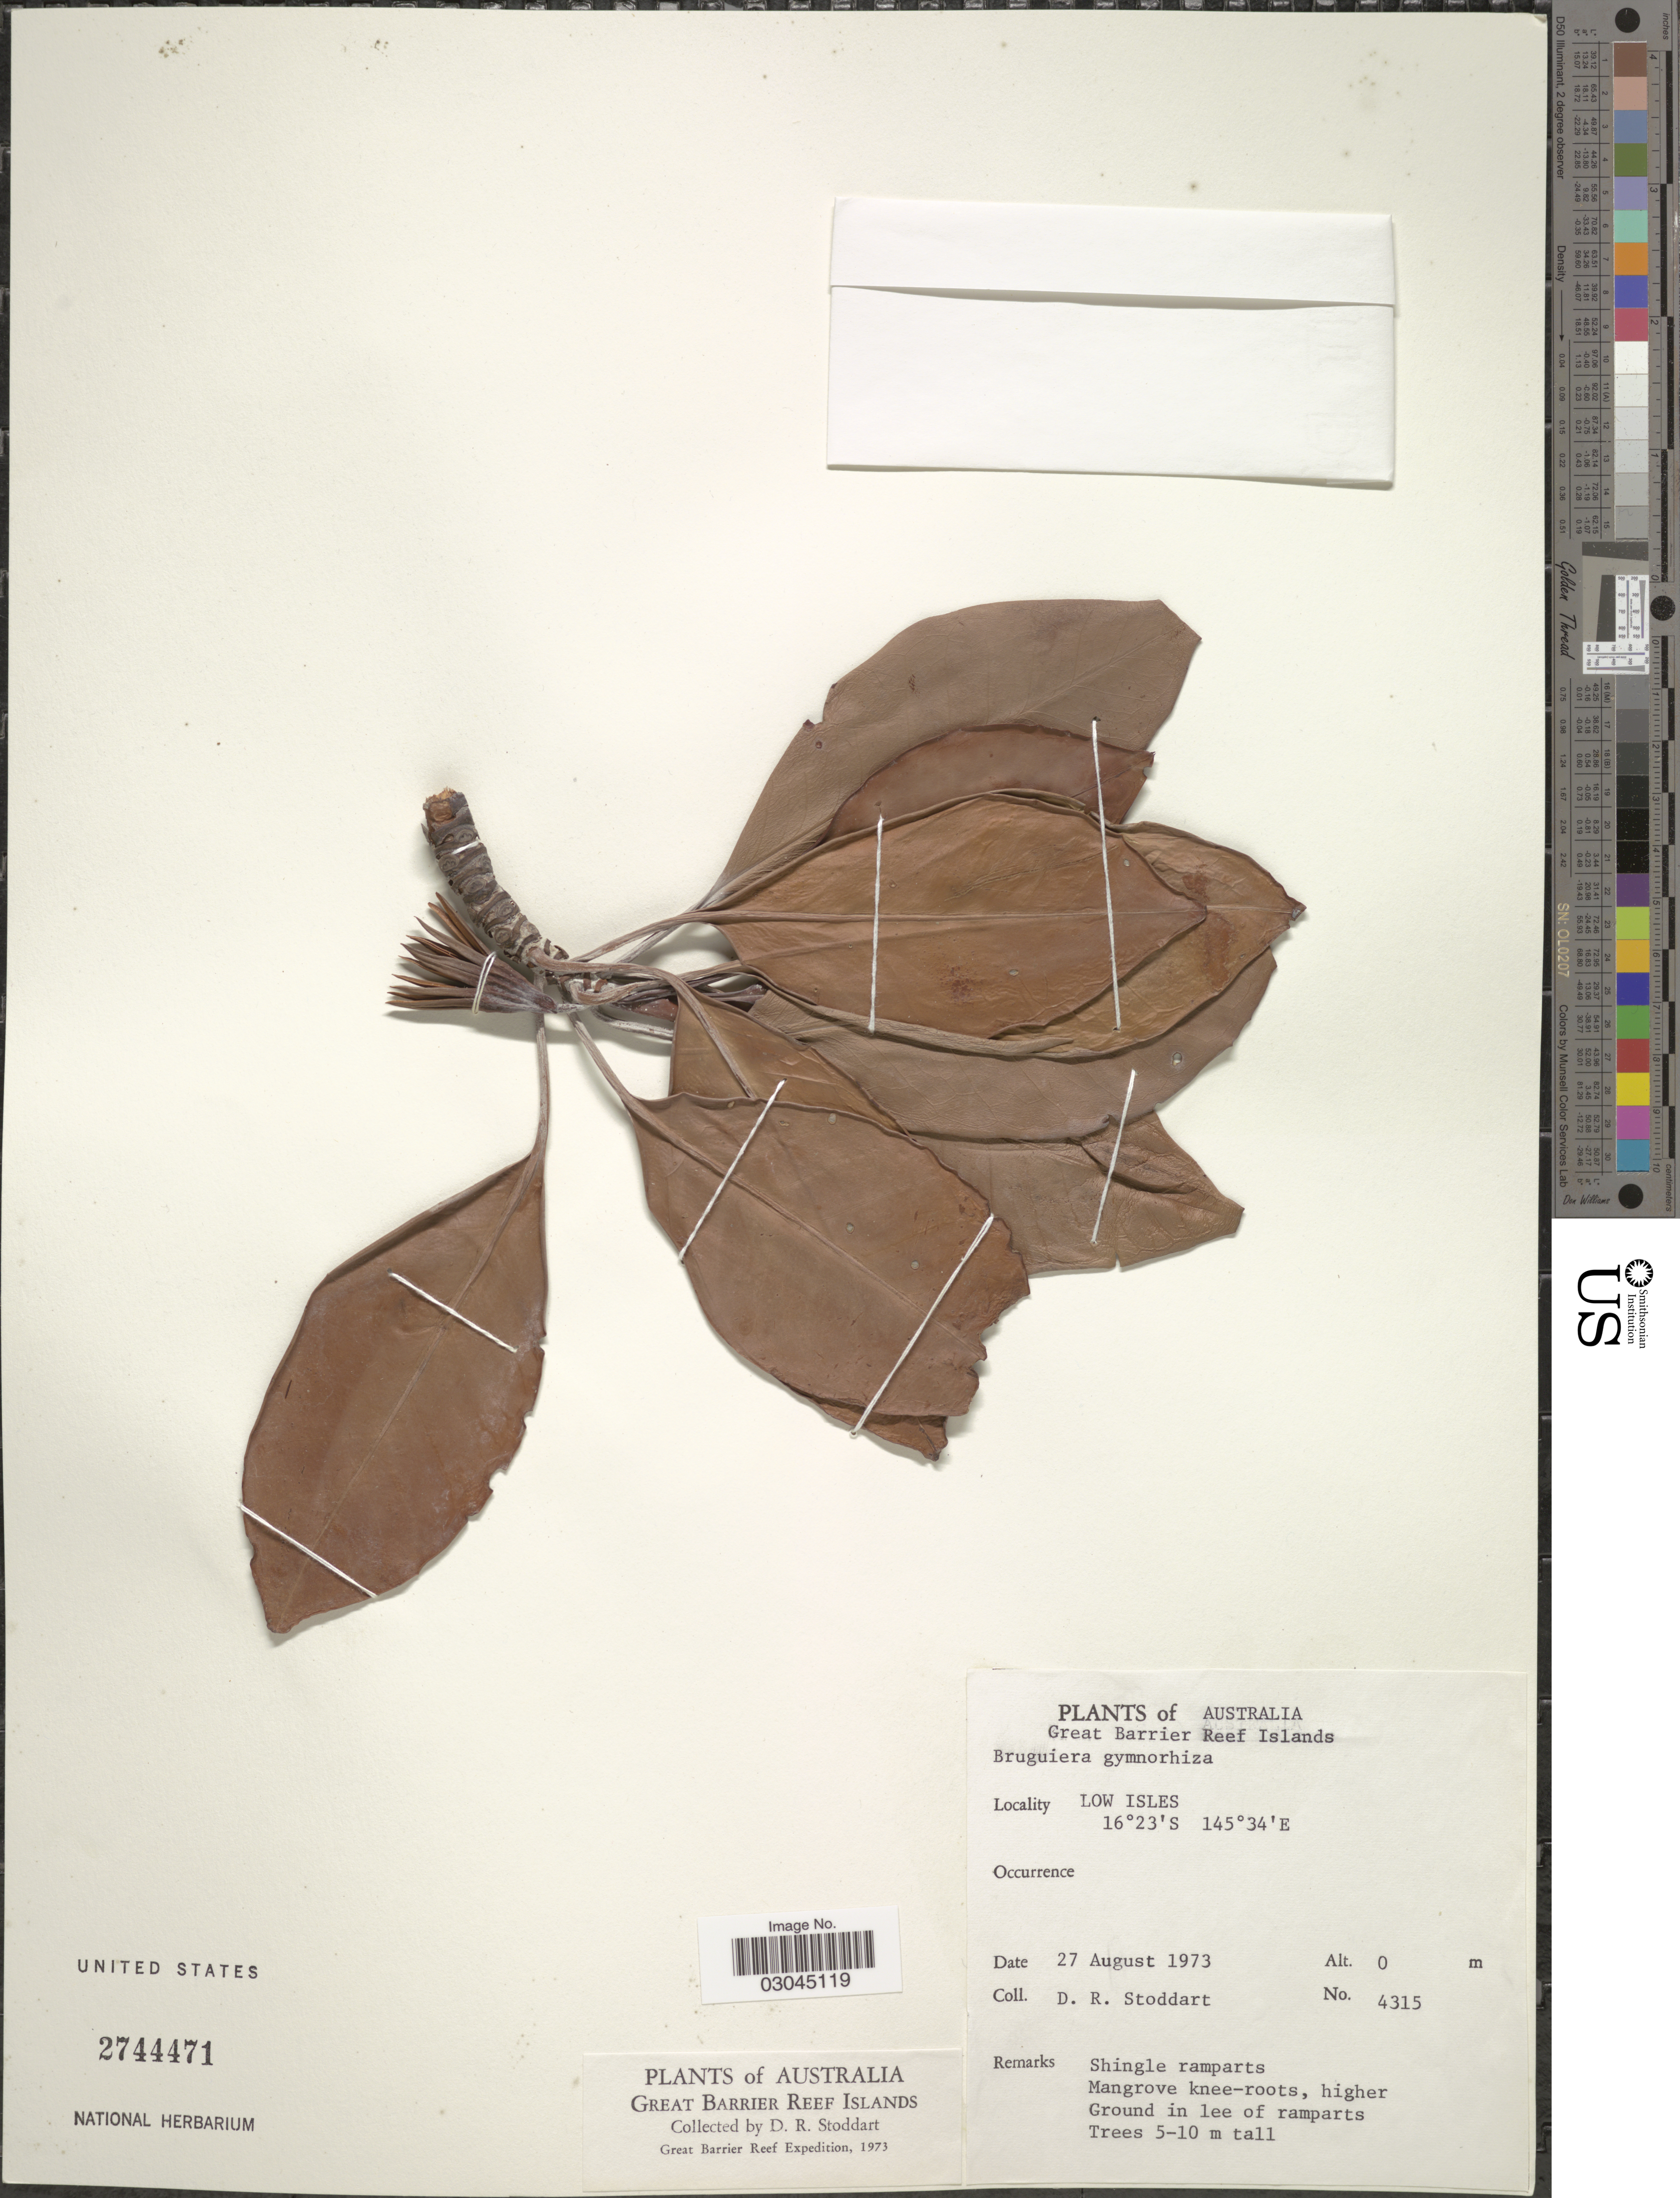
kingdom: Plantae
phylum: Tracheophyta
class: Magnoliopsida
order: Malpighiales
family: Rhizophoraceae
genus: Bruguiera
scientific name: Bruguiera gymnorhiza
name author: (L.) Savigny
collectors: D. R. Stoddart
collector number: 4315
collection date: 1973-08-27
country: Australia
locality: Great Barrier Reef Islands. Low Isles.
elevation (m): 0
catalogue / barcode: US 2744471